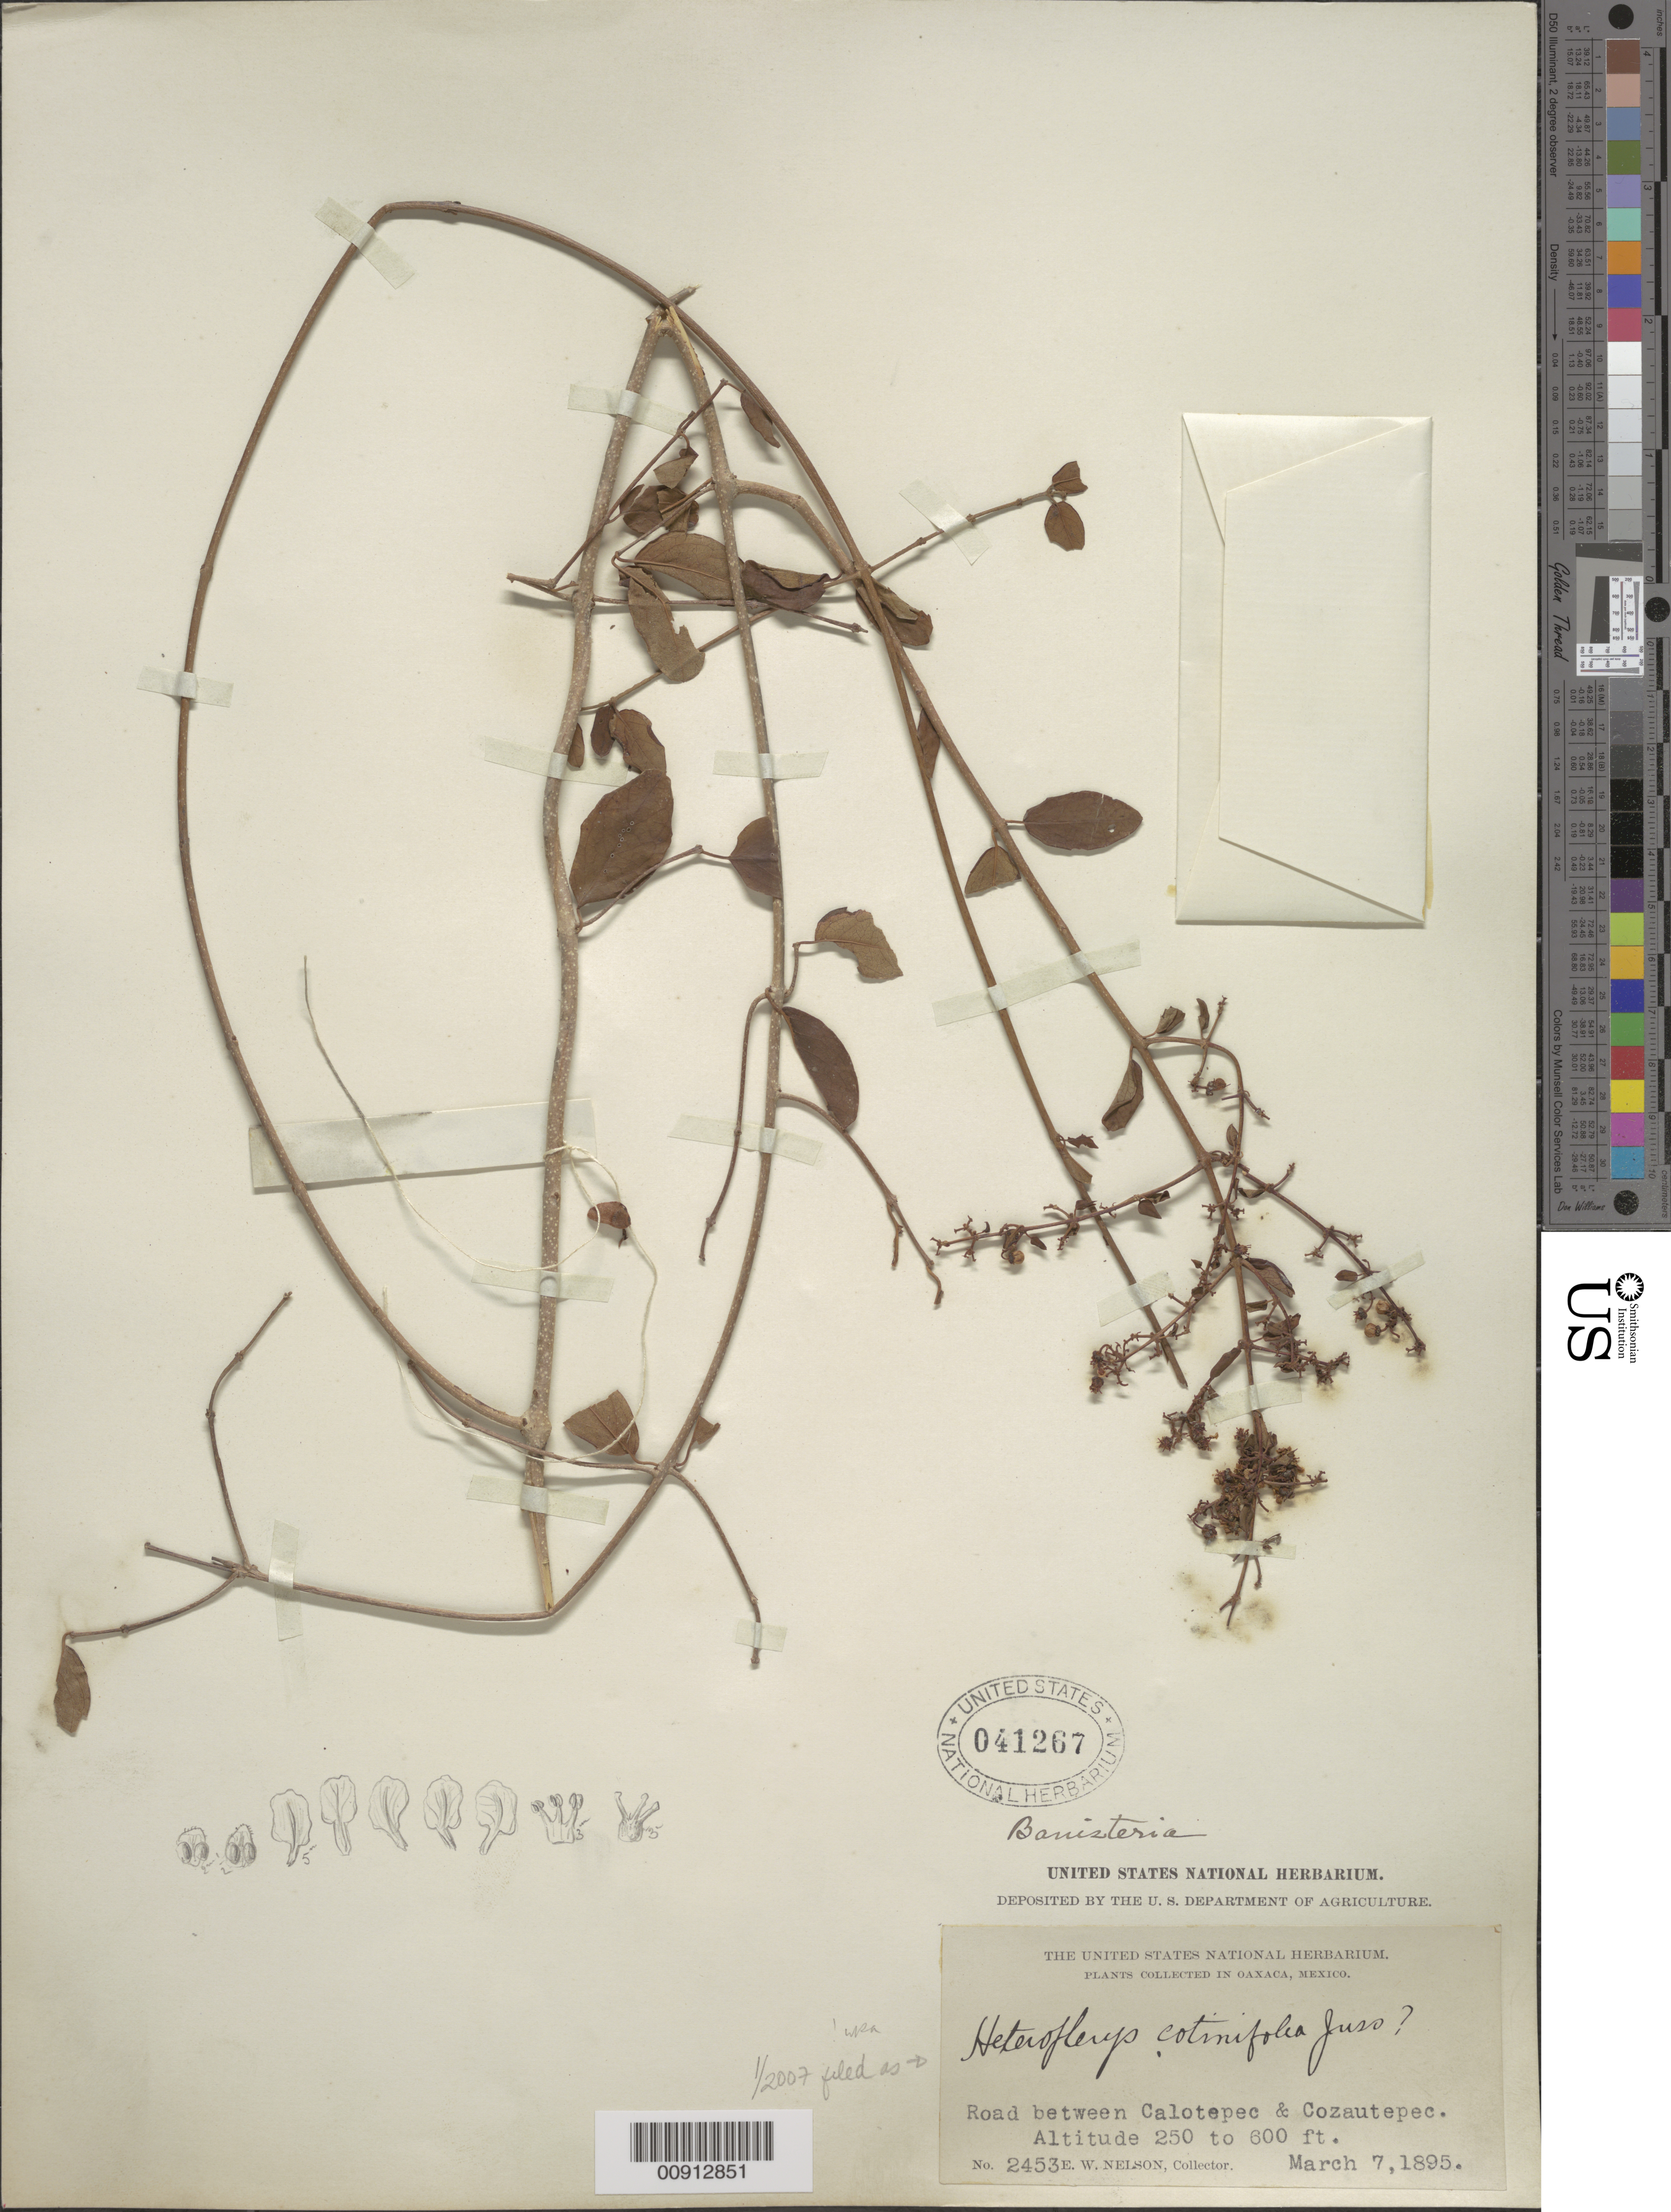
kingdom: Plantae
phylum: Tracheophyta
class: Magnoliopsida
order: Malpighiales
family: Malpighiaceae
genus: Heteropterys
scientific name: Heteropterys cotinifolia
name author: A. Juss.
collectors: E. W. Nelson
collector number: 2453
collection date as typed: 07 Mar 1895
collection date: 1895-03-07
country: Mexico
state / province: Oaxaca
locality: Oaxaca: Road between Calotepec & Cozautepec.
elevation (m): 76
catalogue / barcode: US 41267